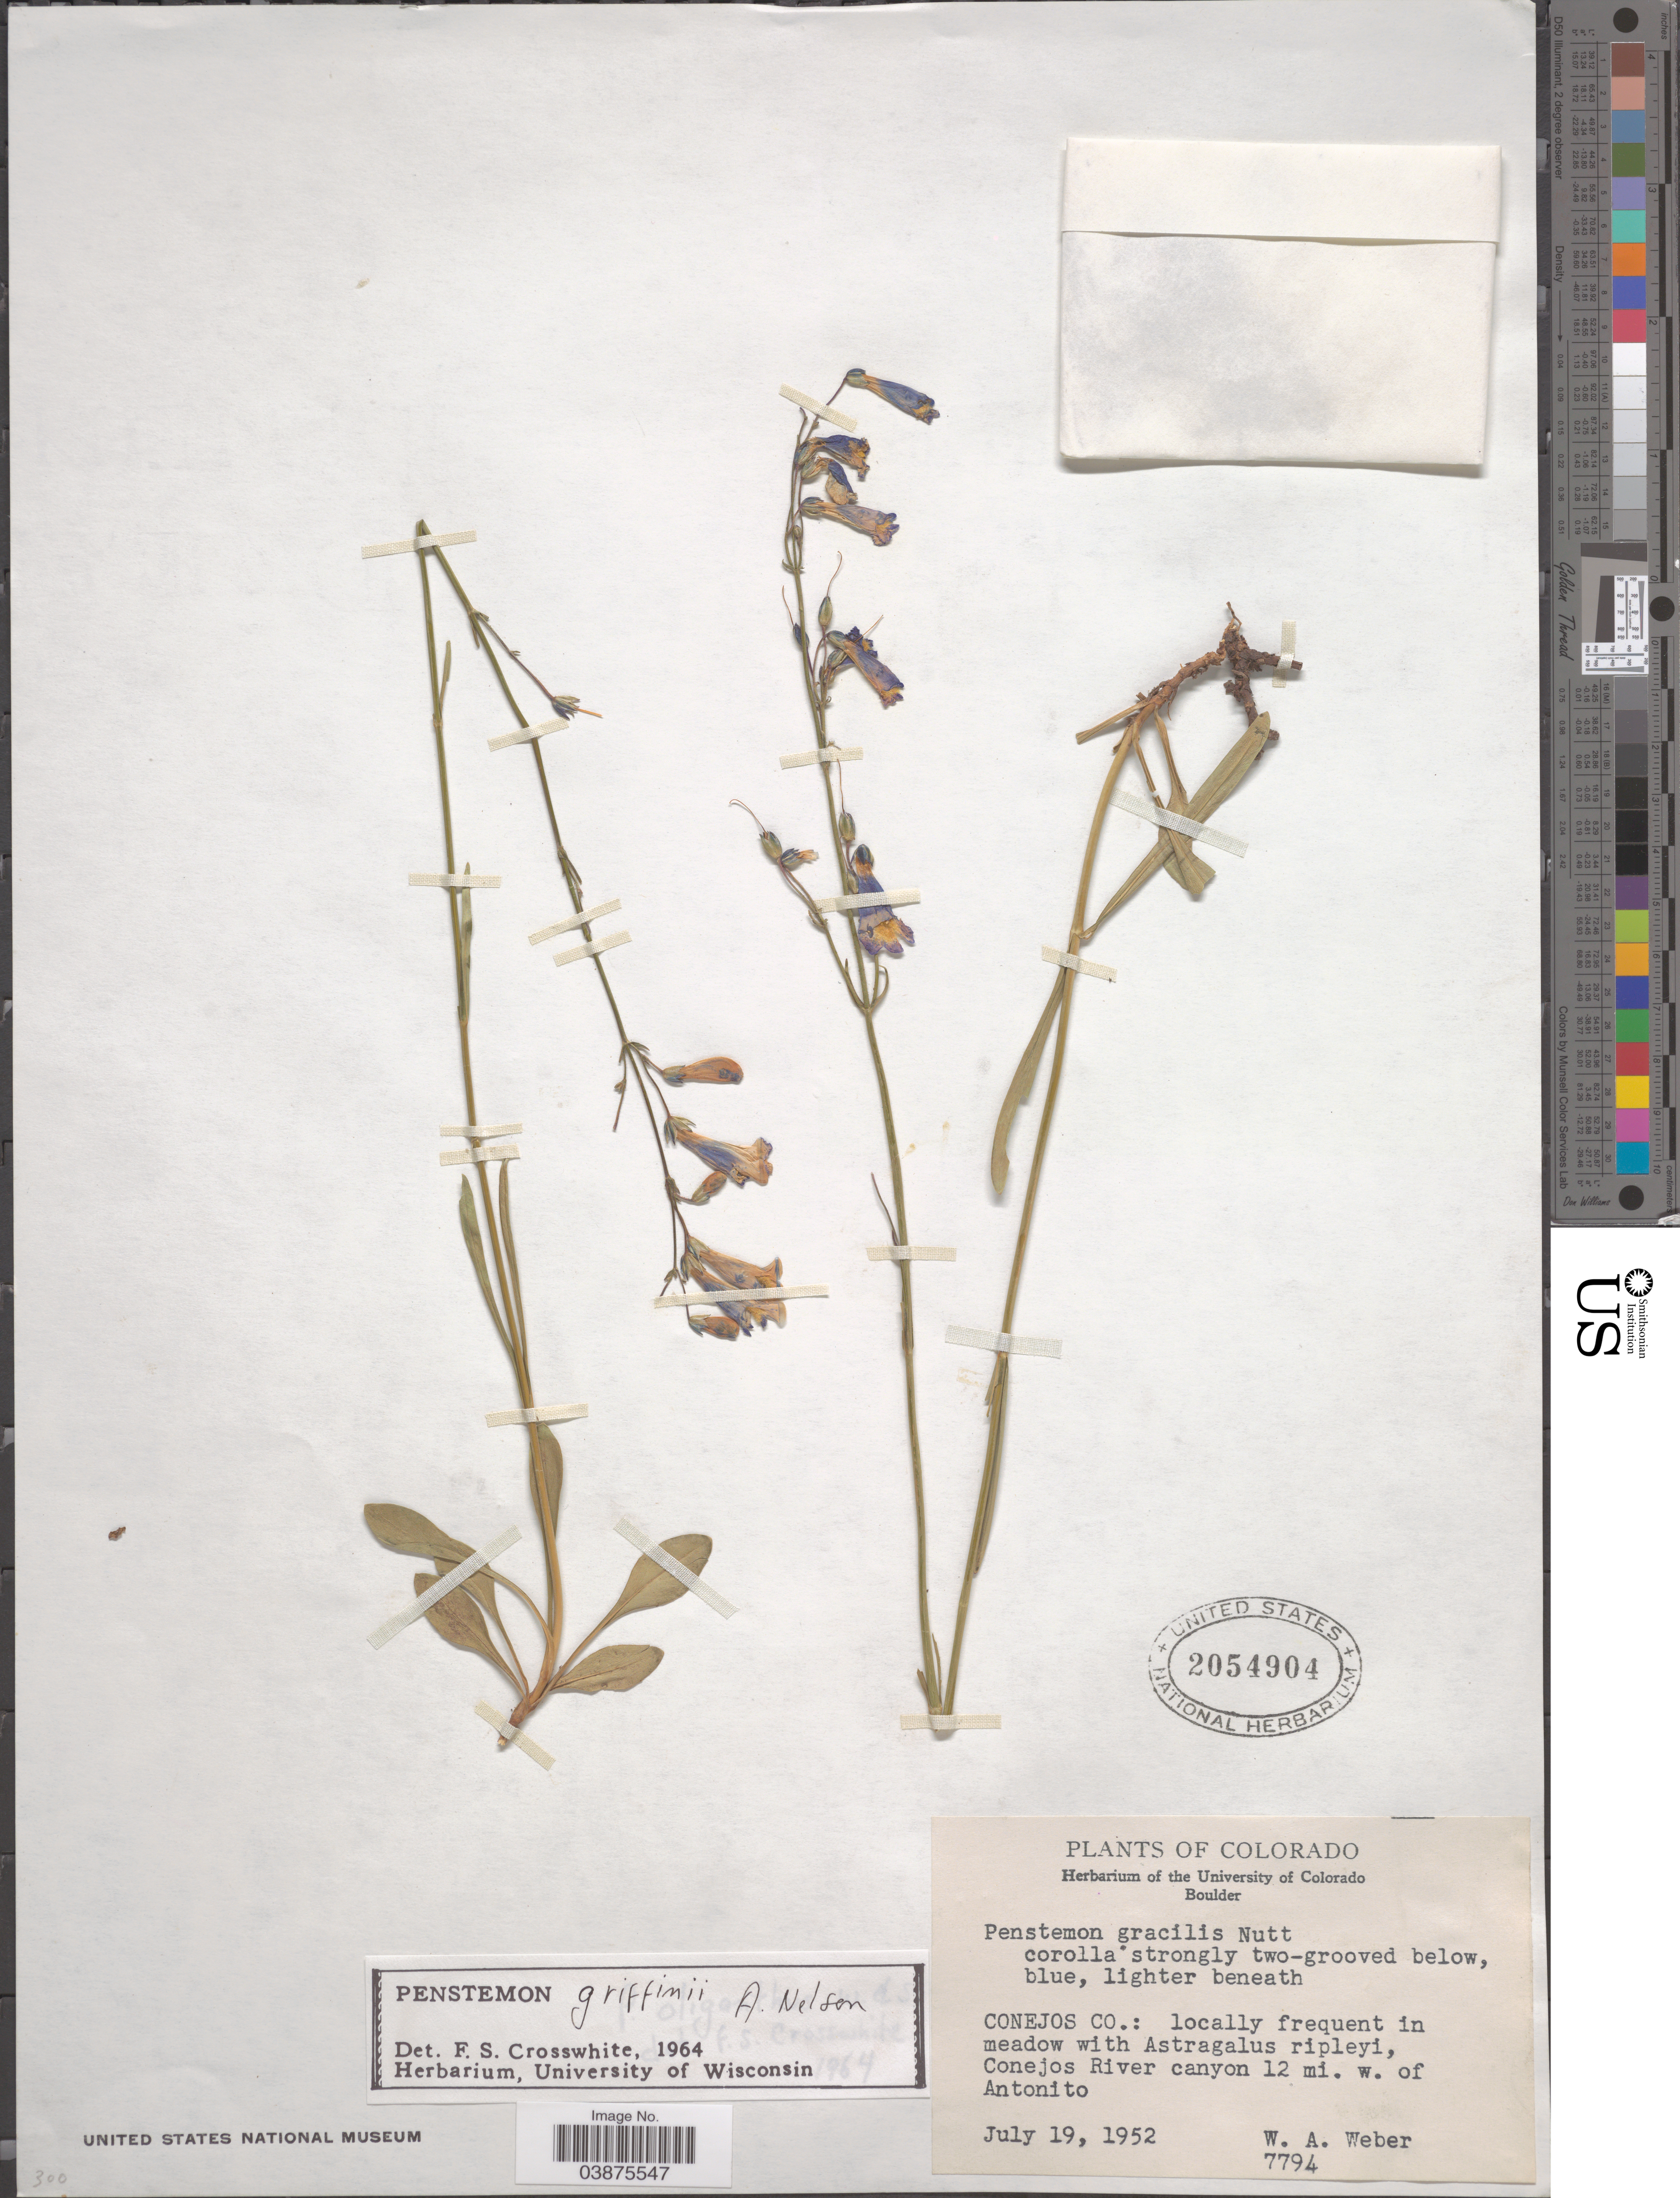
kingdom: Plantae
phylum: Tracheophyta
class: Magnoliopsida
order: Lamiales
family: Plantaginaceae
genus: Penstemon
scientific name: Penstemon griffinii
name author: A. Nelson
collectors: W. A. Weber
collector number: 7794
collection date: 1952-07-19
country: United States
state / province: Colorado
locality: Conejos Co.: in meadow, Conejos River canyon 12 mi. w. of Antonito.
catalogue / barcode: US 2054904